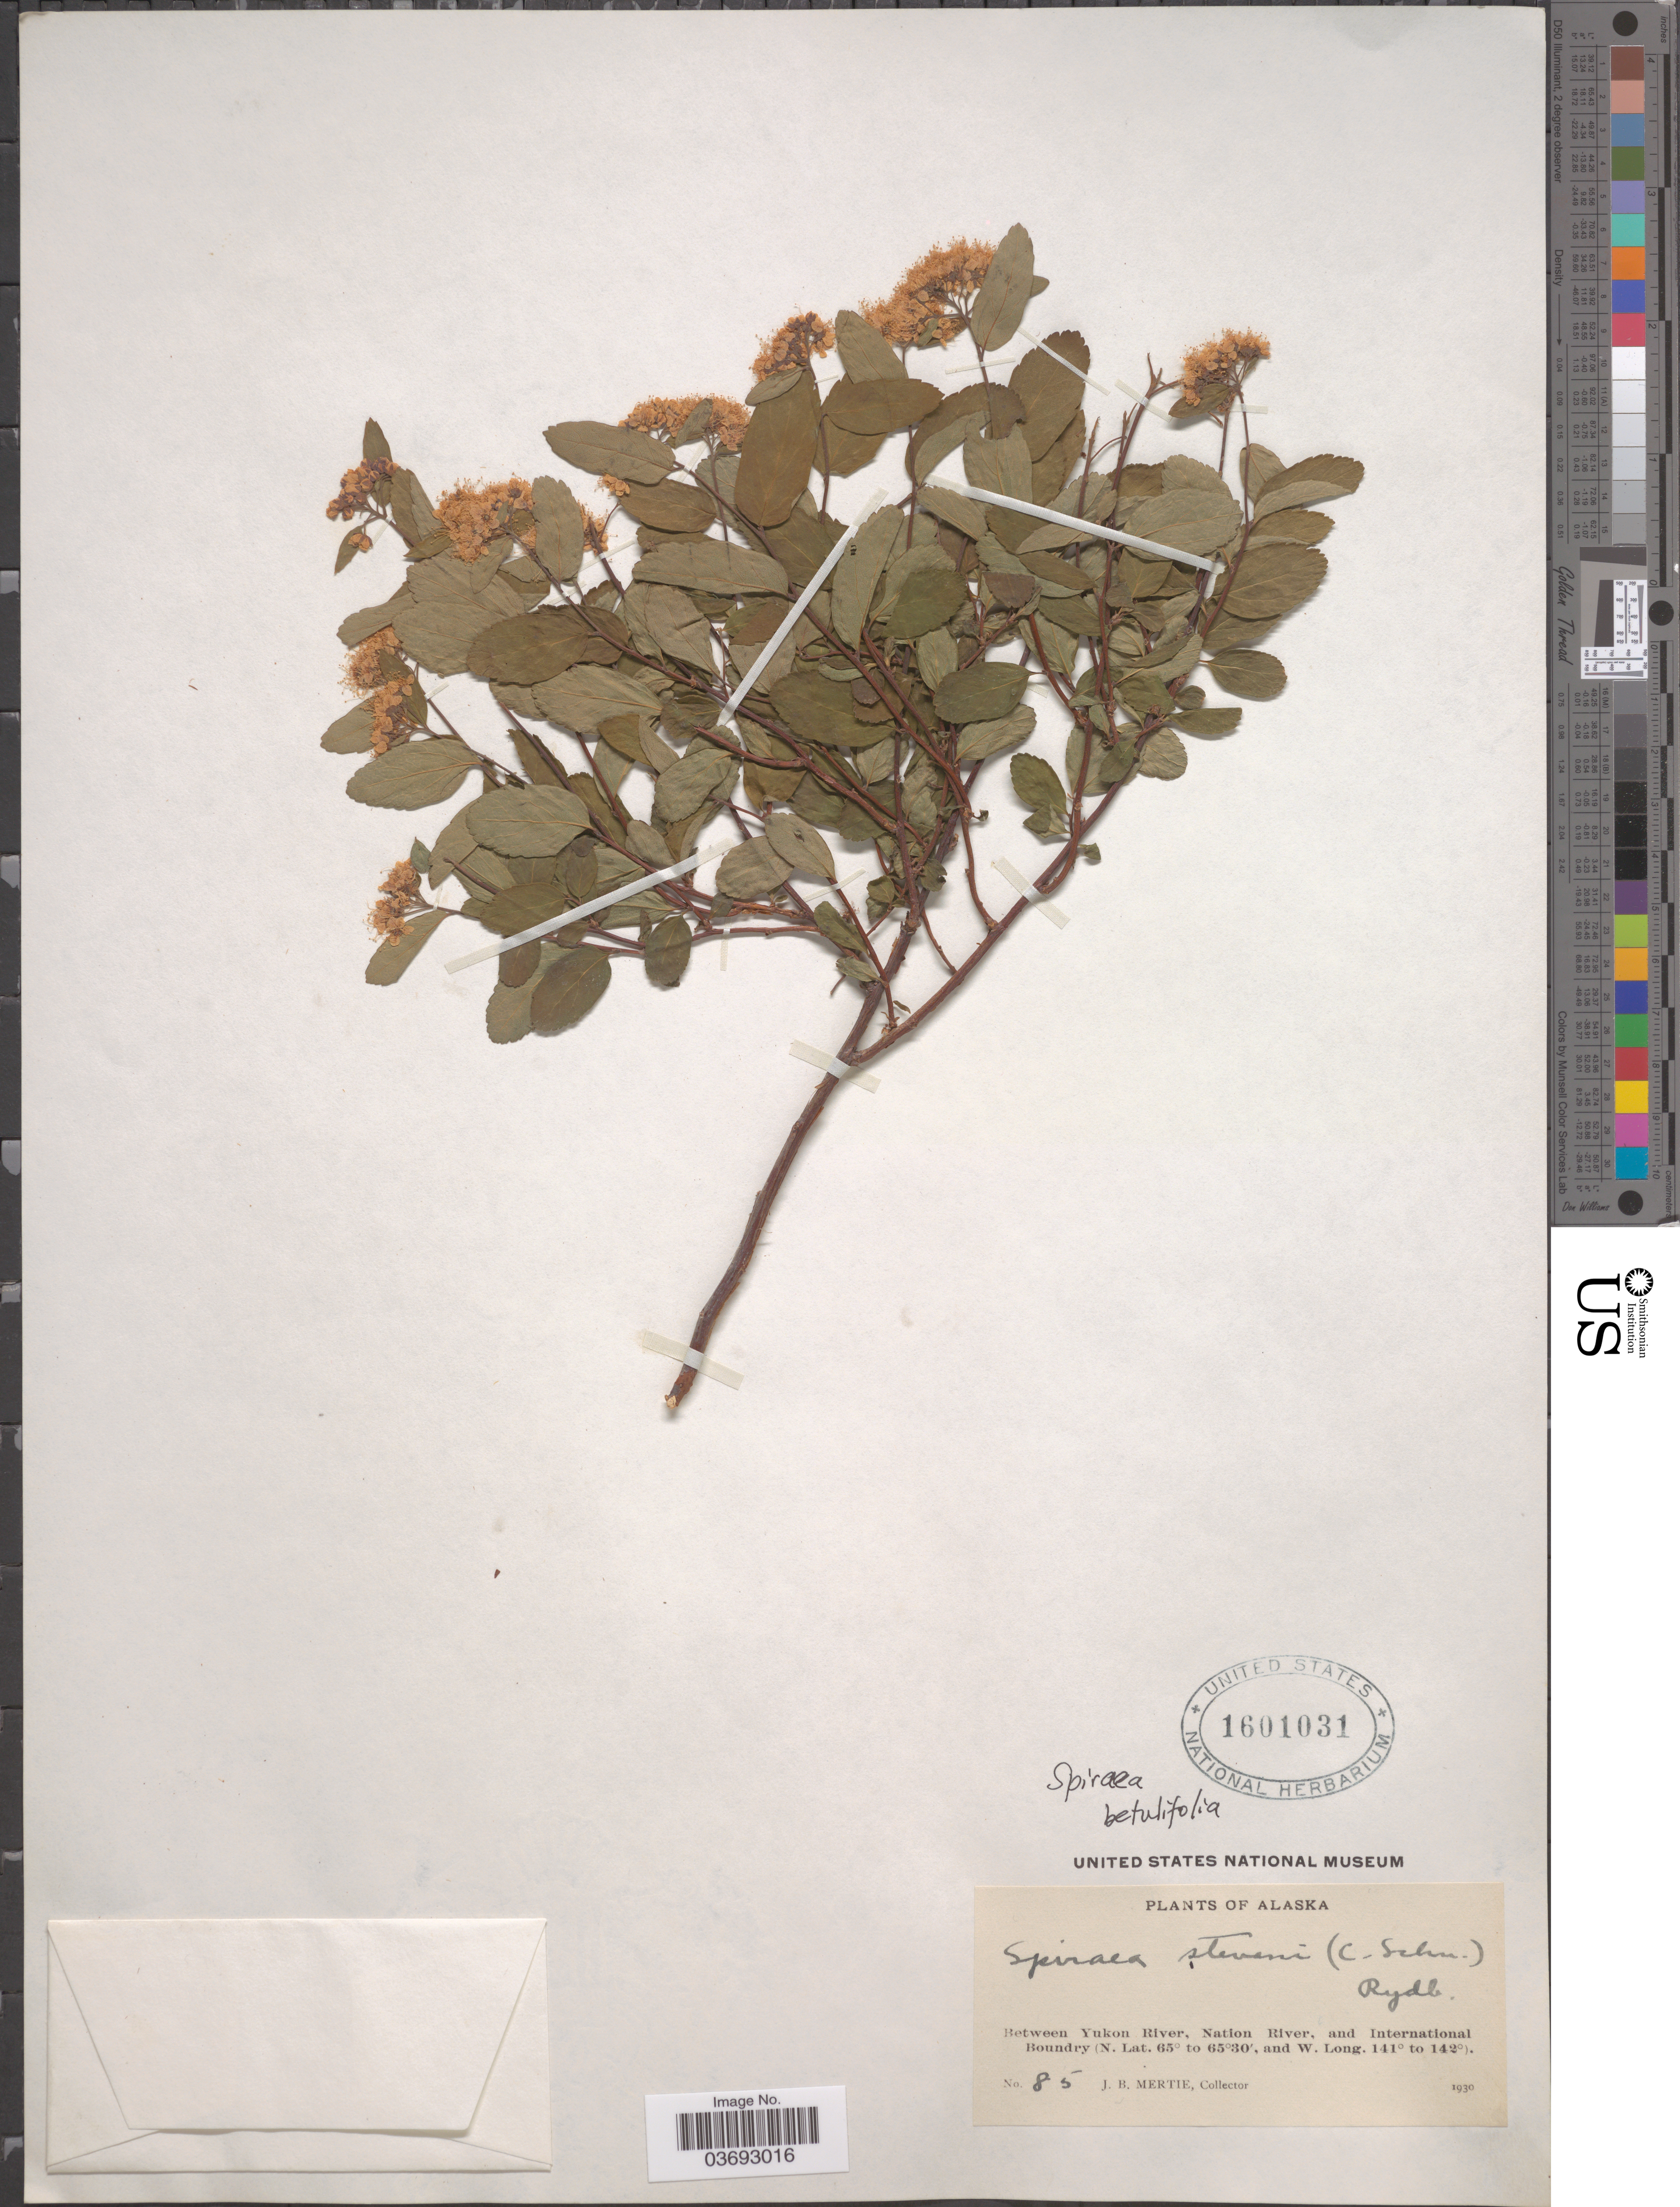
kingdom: Plantae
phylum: Tracheophyta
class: Magnoliopsida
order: Rosales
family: Rosaceae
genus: Spiraea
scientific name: Spiraea stevenii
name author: (C.K. Schneid.) Rydb.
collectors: J. Mertie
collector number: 85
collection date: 1930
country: United States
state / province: Alaska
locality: Between Yukon River, Nation River, and International Boundary.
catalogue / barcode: US 1601031